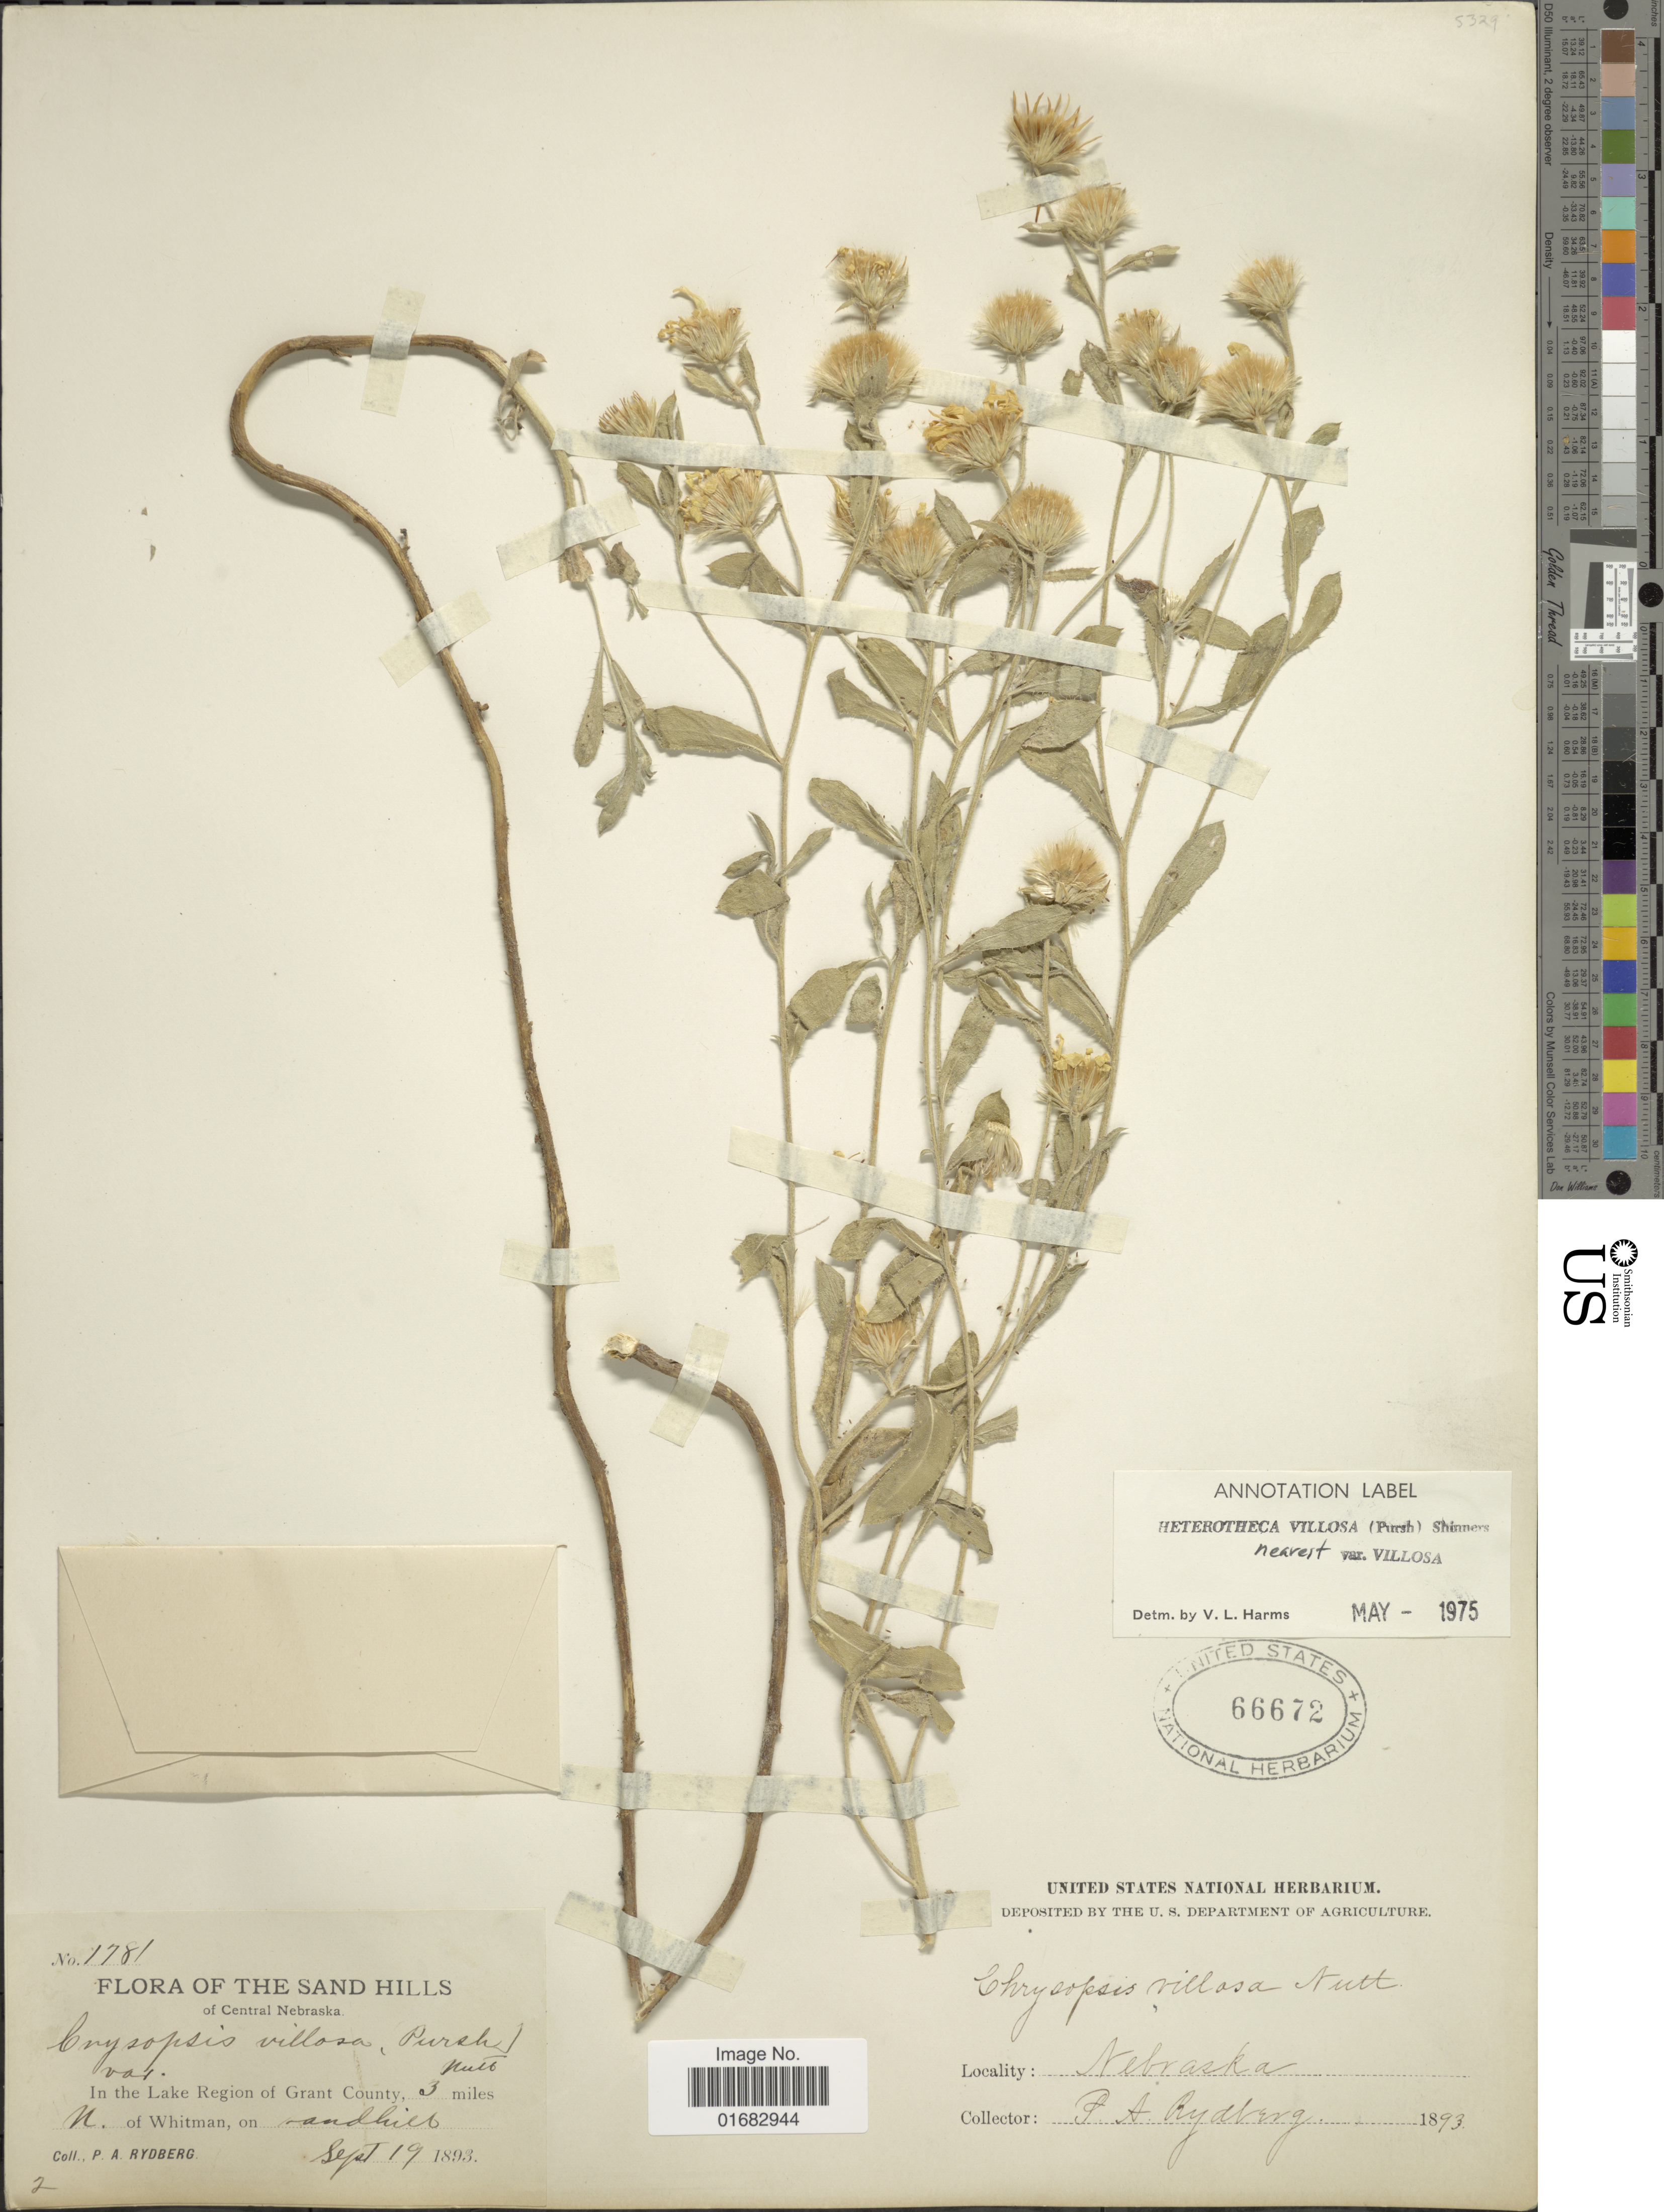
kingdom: Plantae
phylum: Tracheophyta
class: Magnoliopsida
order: Asterales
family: Asteraceae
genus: Heterotheca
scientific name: Heterotheca villosa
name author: (Pursh) Shinners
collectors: P. A. Rydberg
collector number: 1781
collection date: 1893-09-19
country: United States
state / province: Nebraska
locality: The Sand Hills of Central Nebraska, In the Lake Region of Grant County, 3 miles N. of Whitman, on sandhill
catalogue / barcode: US 66672